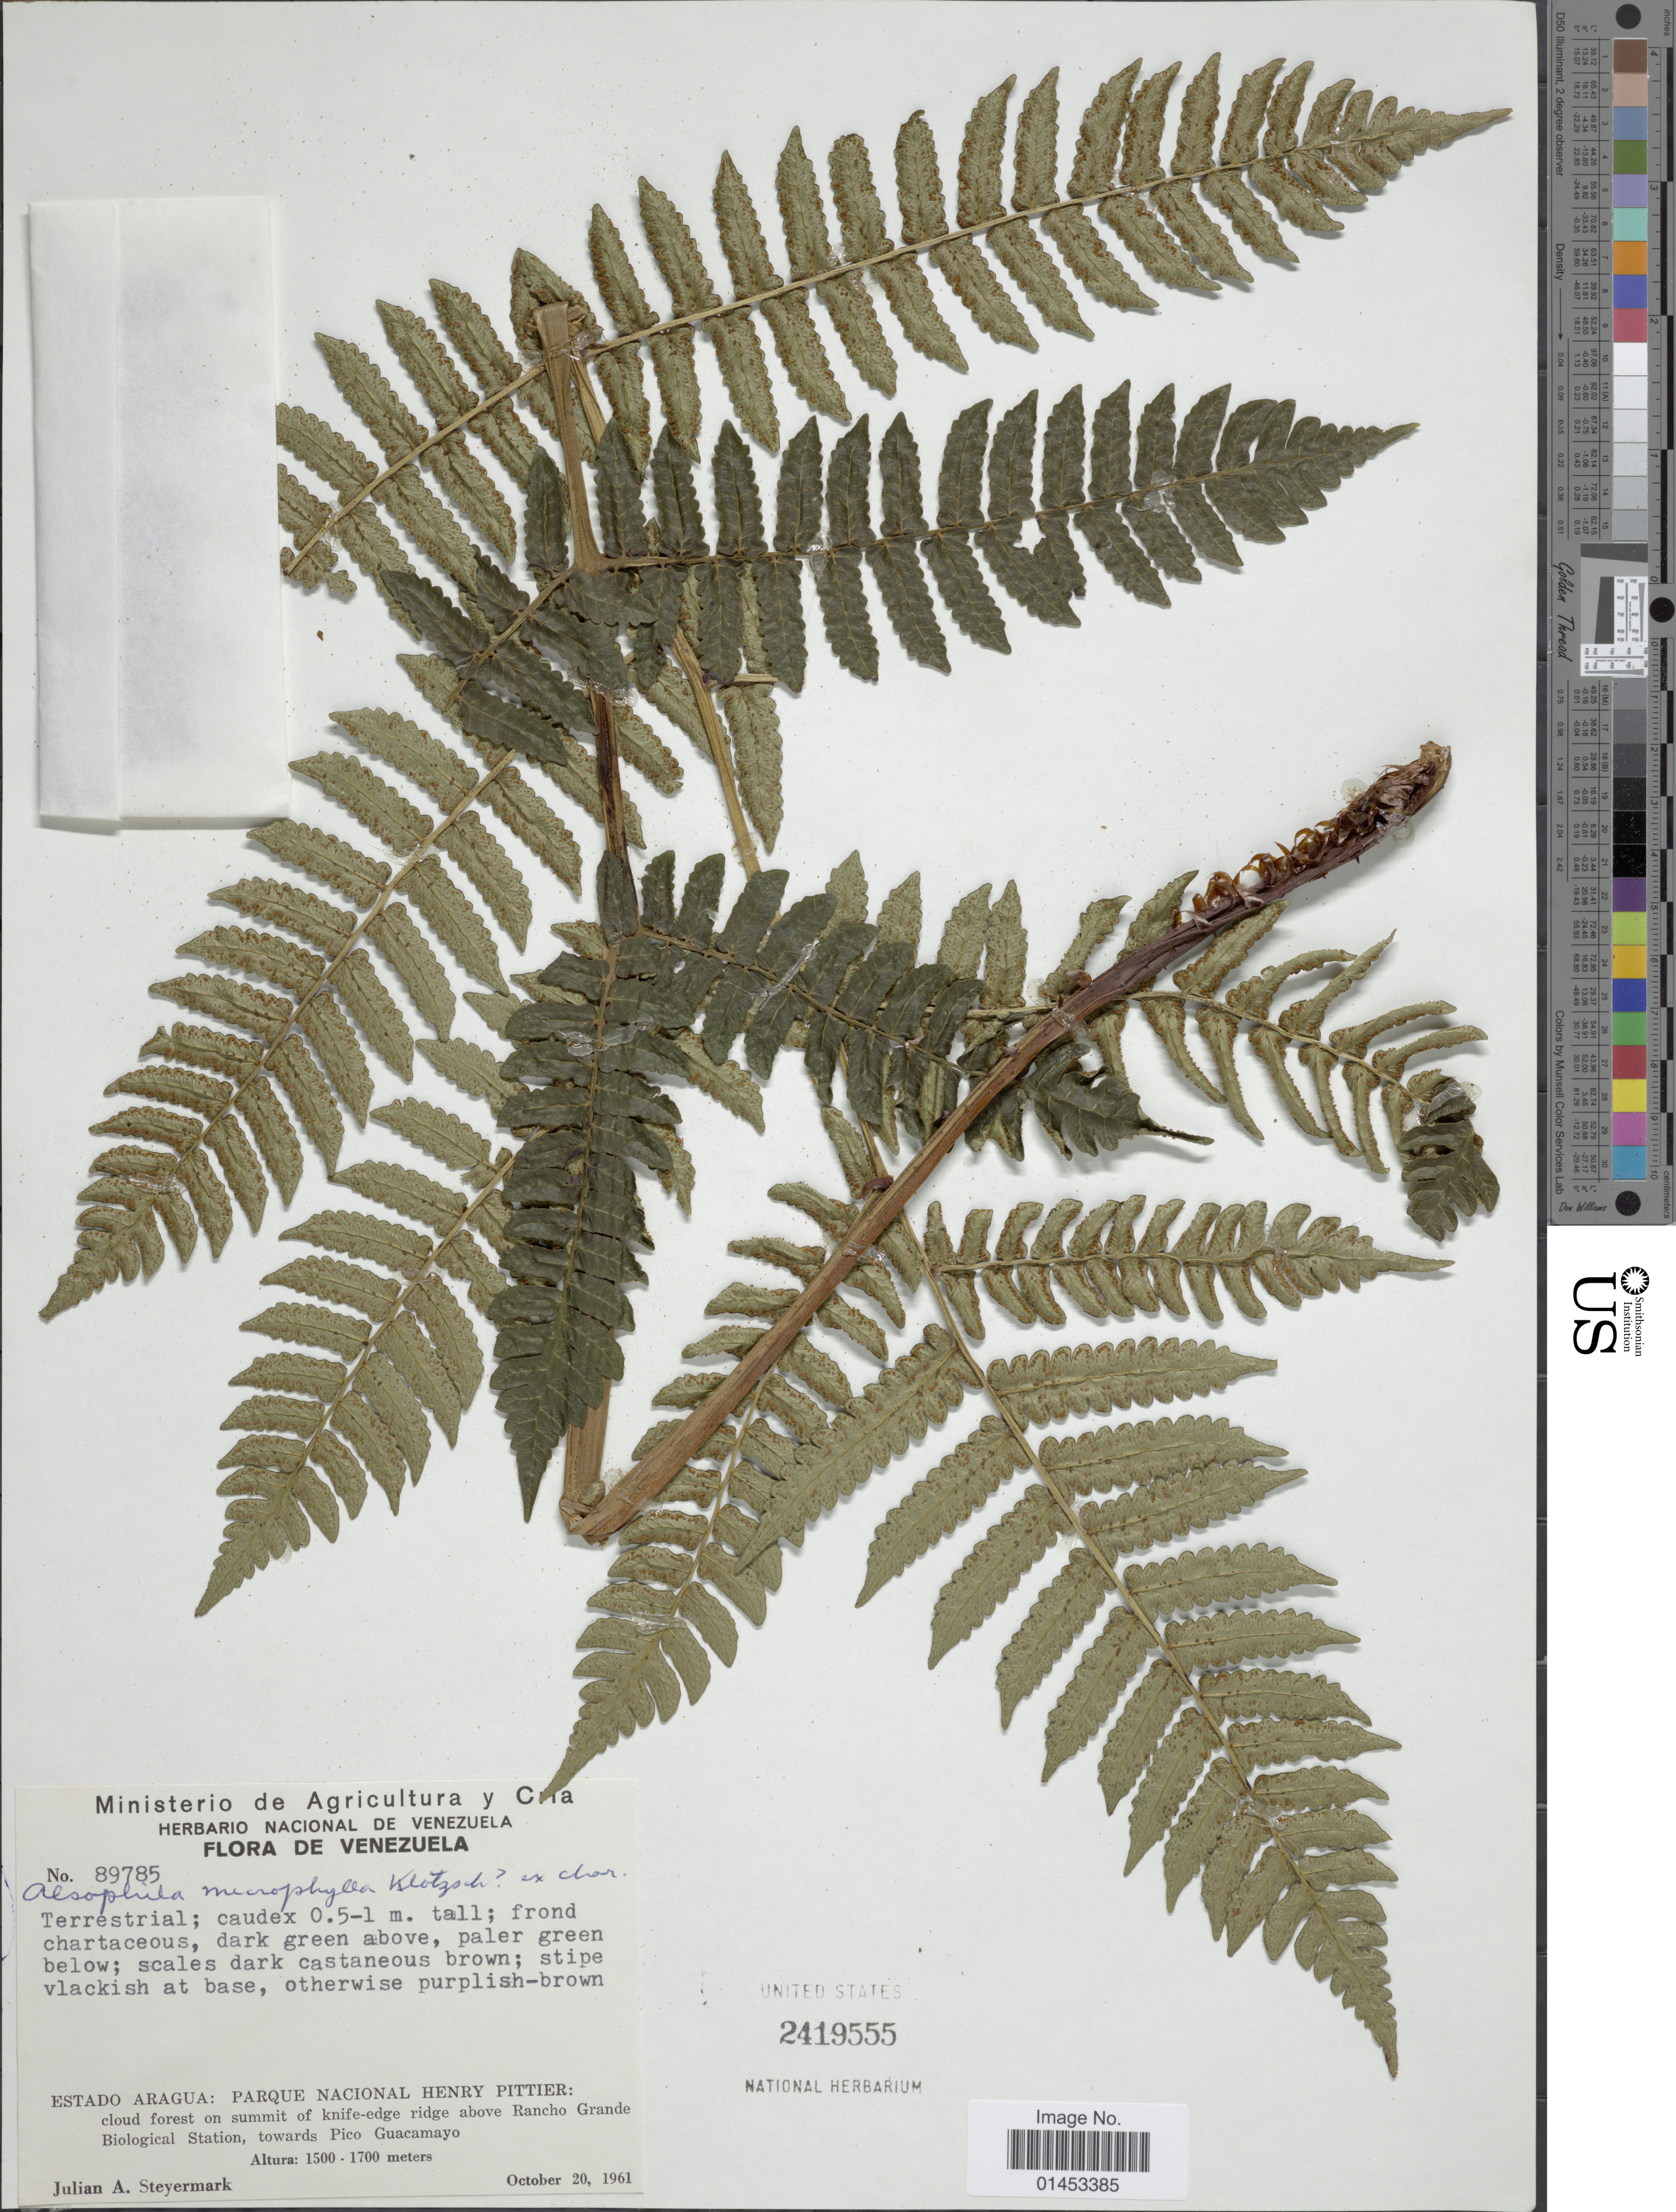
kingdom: Plantae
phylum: Tracheophyta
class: Polypodiopsida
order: Cyatheales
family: Cyatheaceae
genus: Cyathea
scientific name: Cyathea sp.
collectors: J. Steyermark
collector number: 89785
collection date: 1961-10-20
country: Venezuela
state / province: Aragua